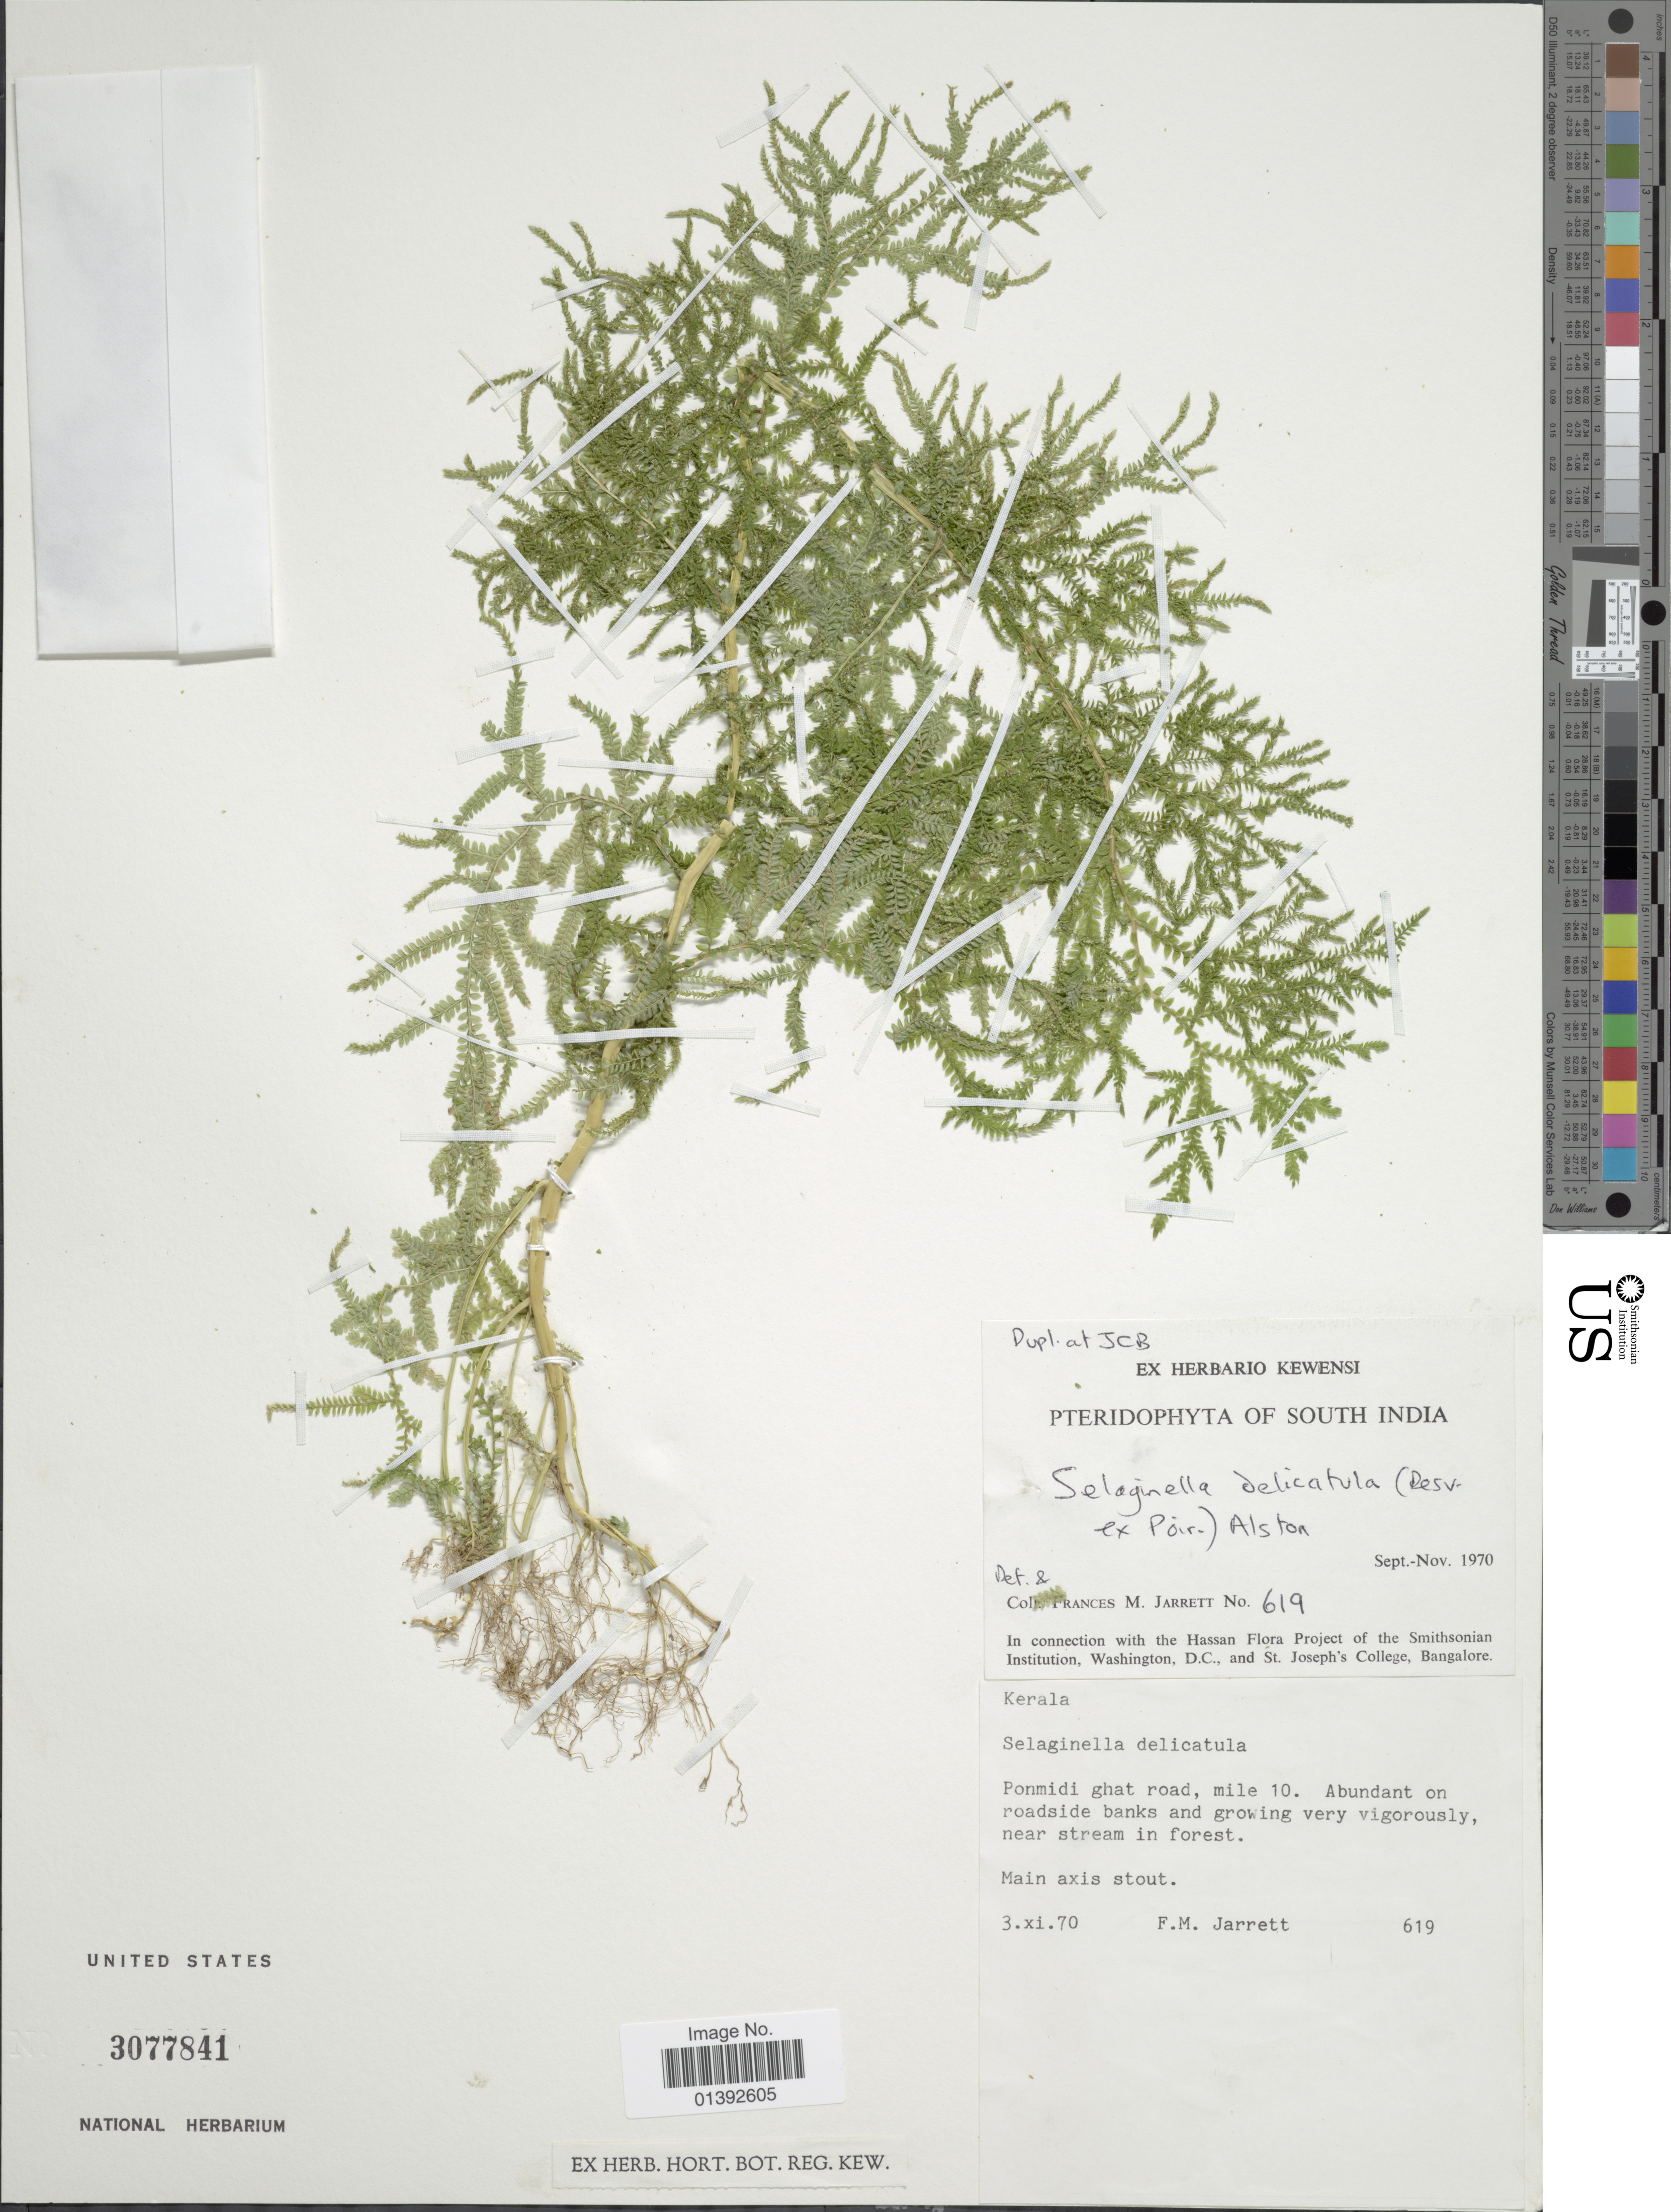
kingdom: Plantae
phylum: Tracheophyta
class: Lycopodiopsida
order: Selaginellales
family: Selaginellaceae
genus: Selaginella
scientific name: Selaginella delicatula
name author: (Desv.) Alston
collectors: F. M. Jarrett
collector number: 619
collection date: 1970-11-03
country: India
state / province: Kerala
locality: South India, Ponmidi ghat road, mile 10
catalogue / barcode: US 3077841